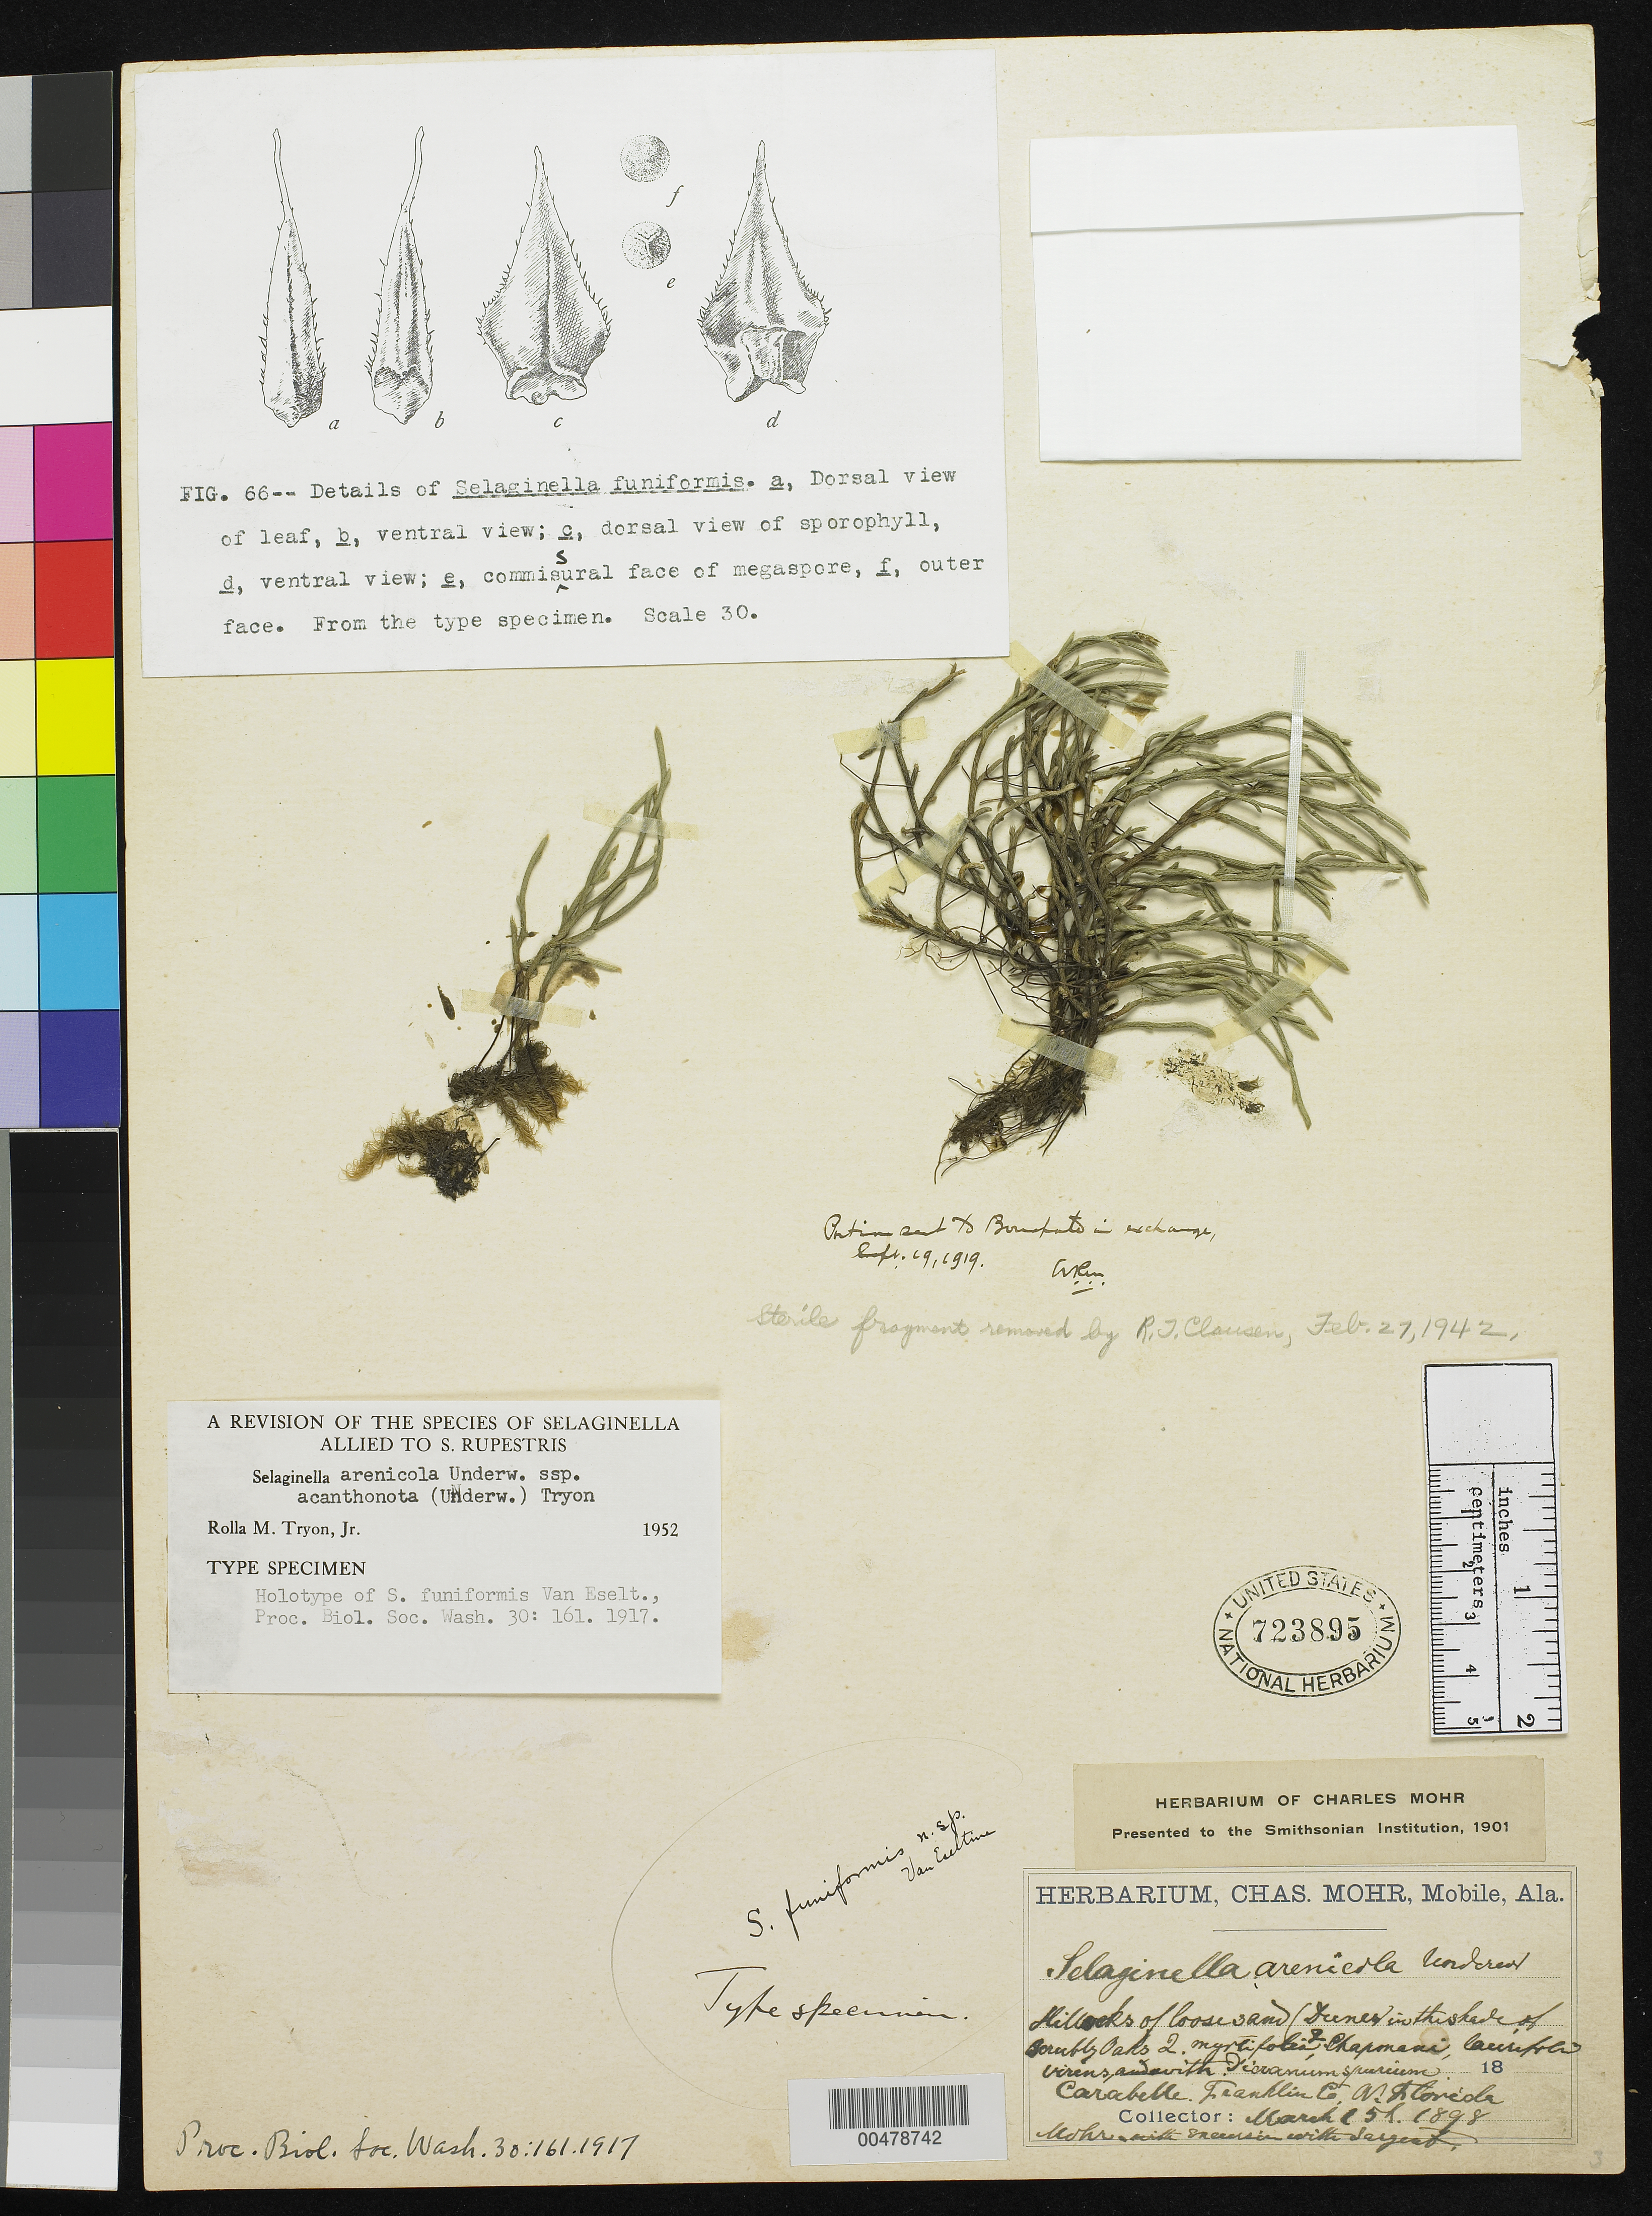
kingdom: Plantae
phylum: Tracheophyta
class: Lycopodiopsida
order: Selaginellales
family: Selaginellaceae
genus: Selaginella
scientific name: Selaginella funiformis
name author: Van Eselt.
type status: Holotype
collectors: C. T. Mohr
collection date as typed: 15 Mar 1898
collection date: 1898-03-15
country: United States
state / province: Florida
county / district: Franklin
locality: Carabelle, Franklin Co.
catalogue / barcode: US 723895